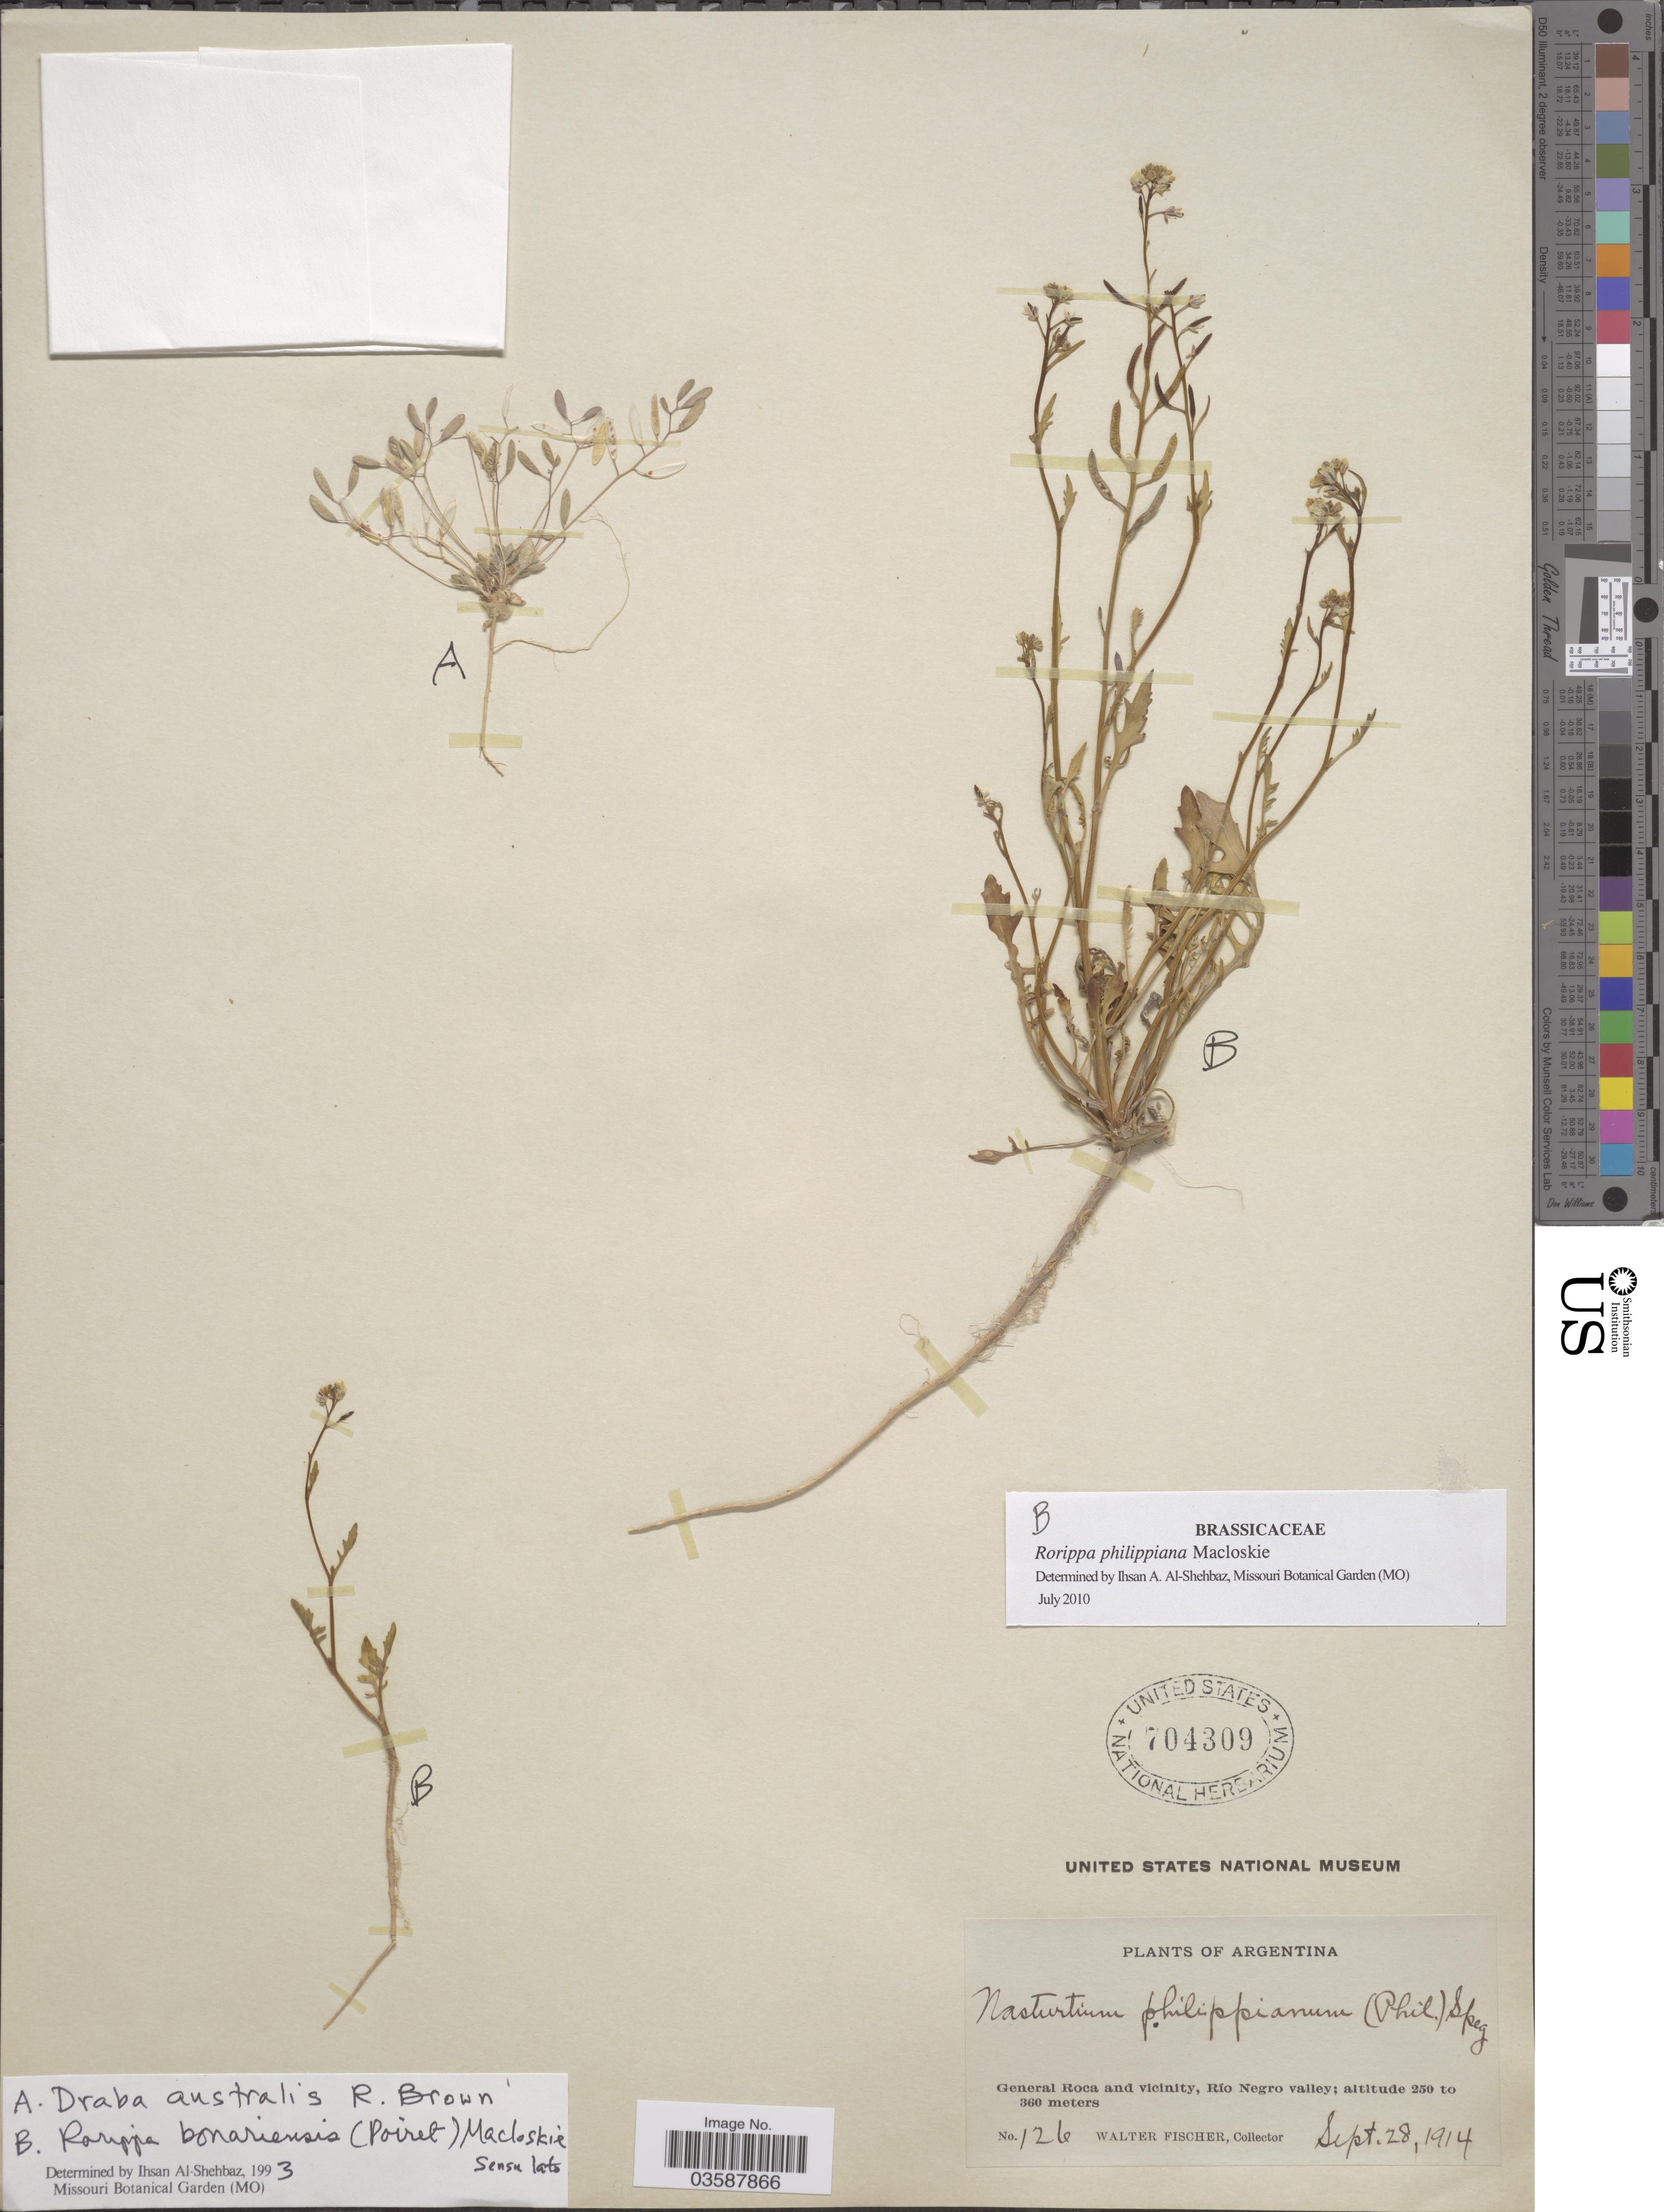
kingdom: Plantae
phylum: Tracheophyta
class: Magnoliopsida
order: Brassicales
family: Brassicaceae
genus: Rorippa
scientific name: Rorippa philippiana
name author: Macloskie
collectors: W. Fischer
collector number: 126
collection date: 1914-09-28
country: Argentina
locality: General Roca and vicinity, Río Negro valley.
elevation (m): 250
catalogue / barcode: US 704309